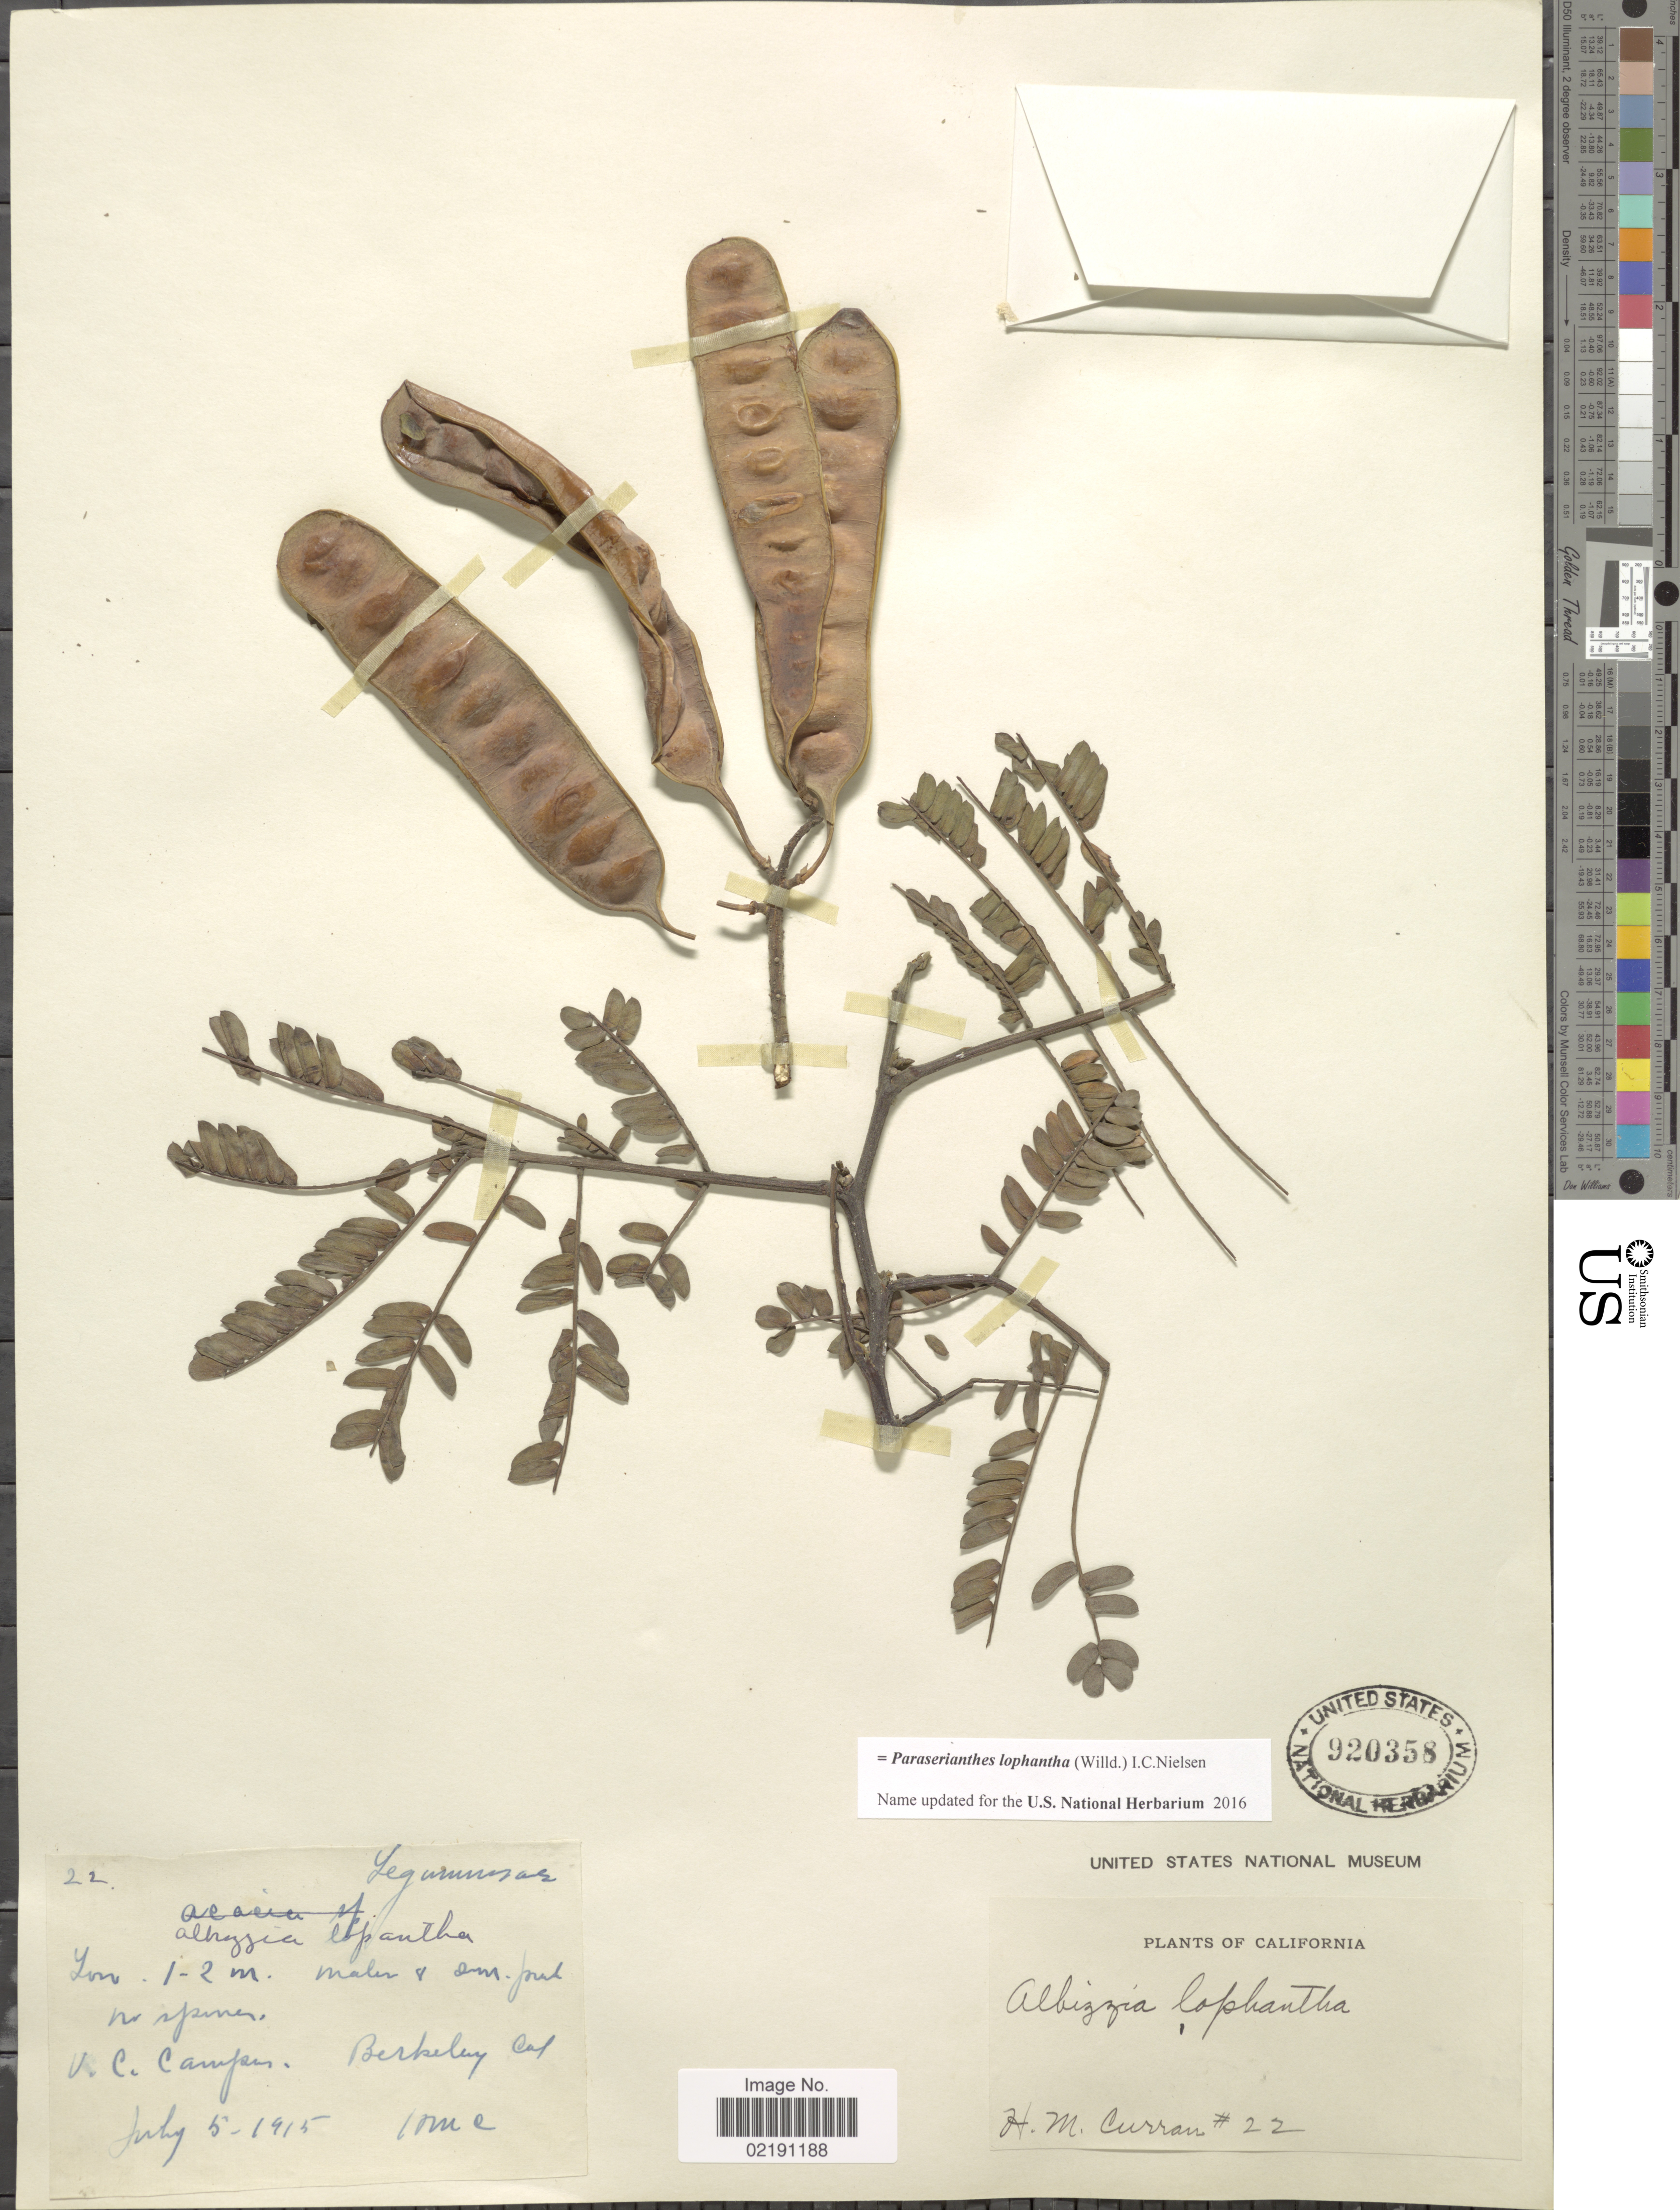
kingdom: Plantae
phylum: Tracheophyta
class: Magnoliopsida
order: Fabales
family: Fabaceae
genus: Paraserianthes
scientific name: Paraserianthes lophantha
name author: (Vent.) I.C. Nielsen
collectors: H. M. Curran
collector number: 22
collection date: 1915-07-05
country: United States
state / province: California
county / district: Alameda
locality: V.C. Campen, Berkeley, Cal.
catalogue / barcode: US 920358